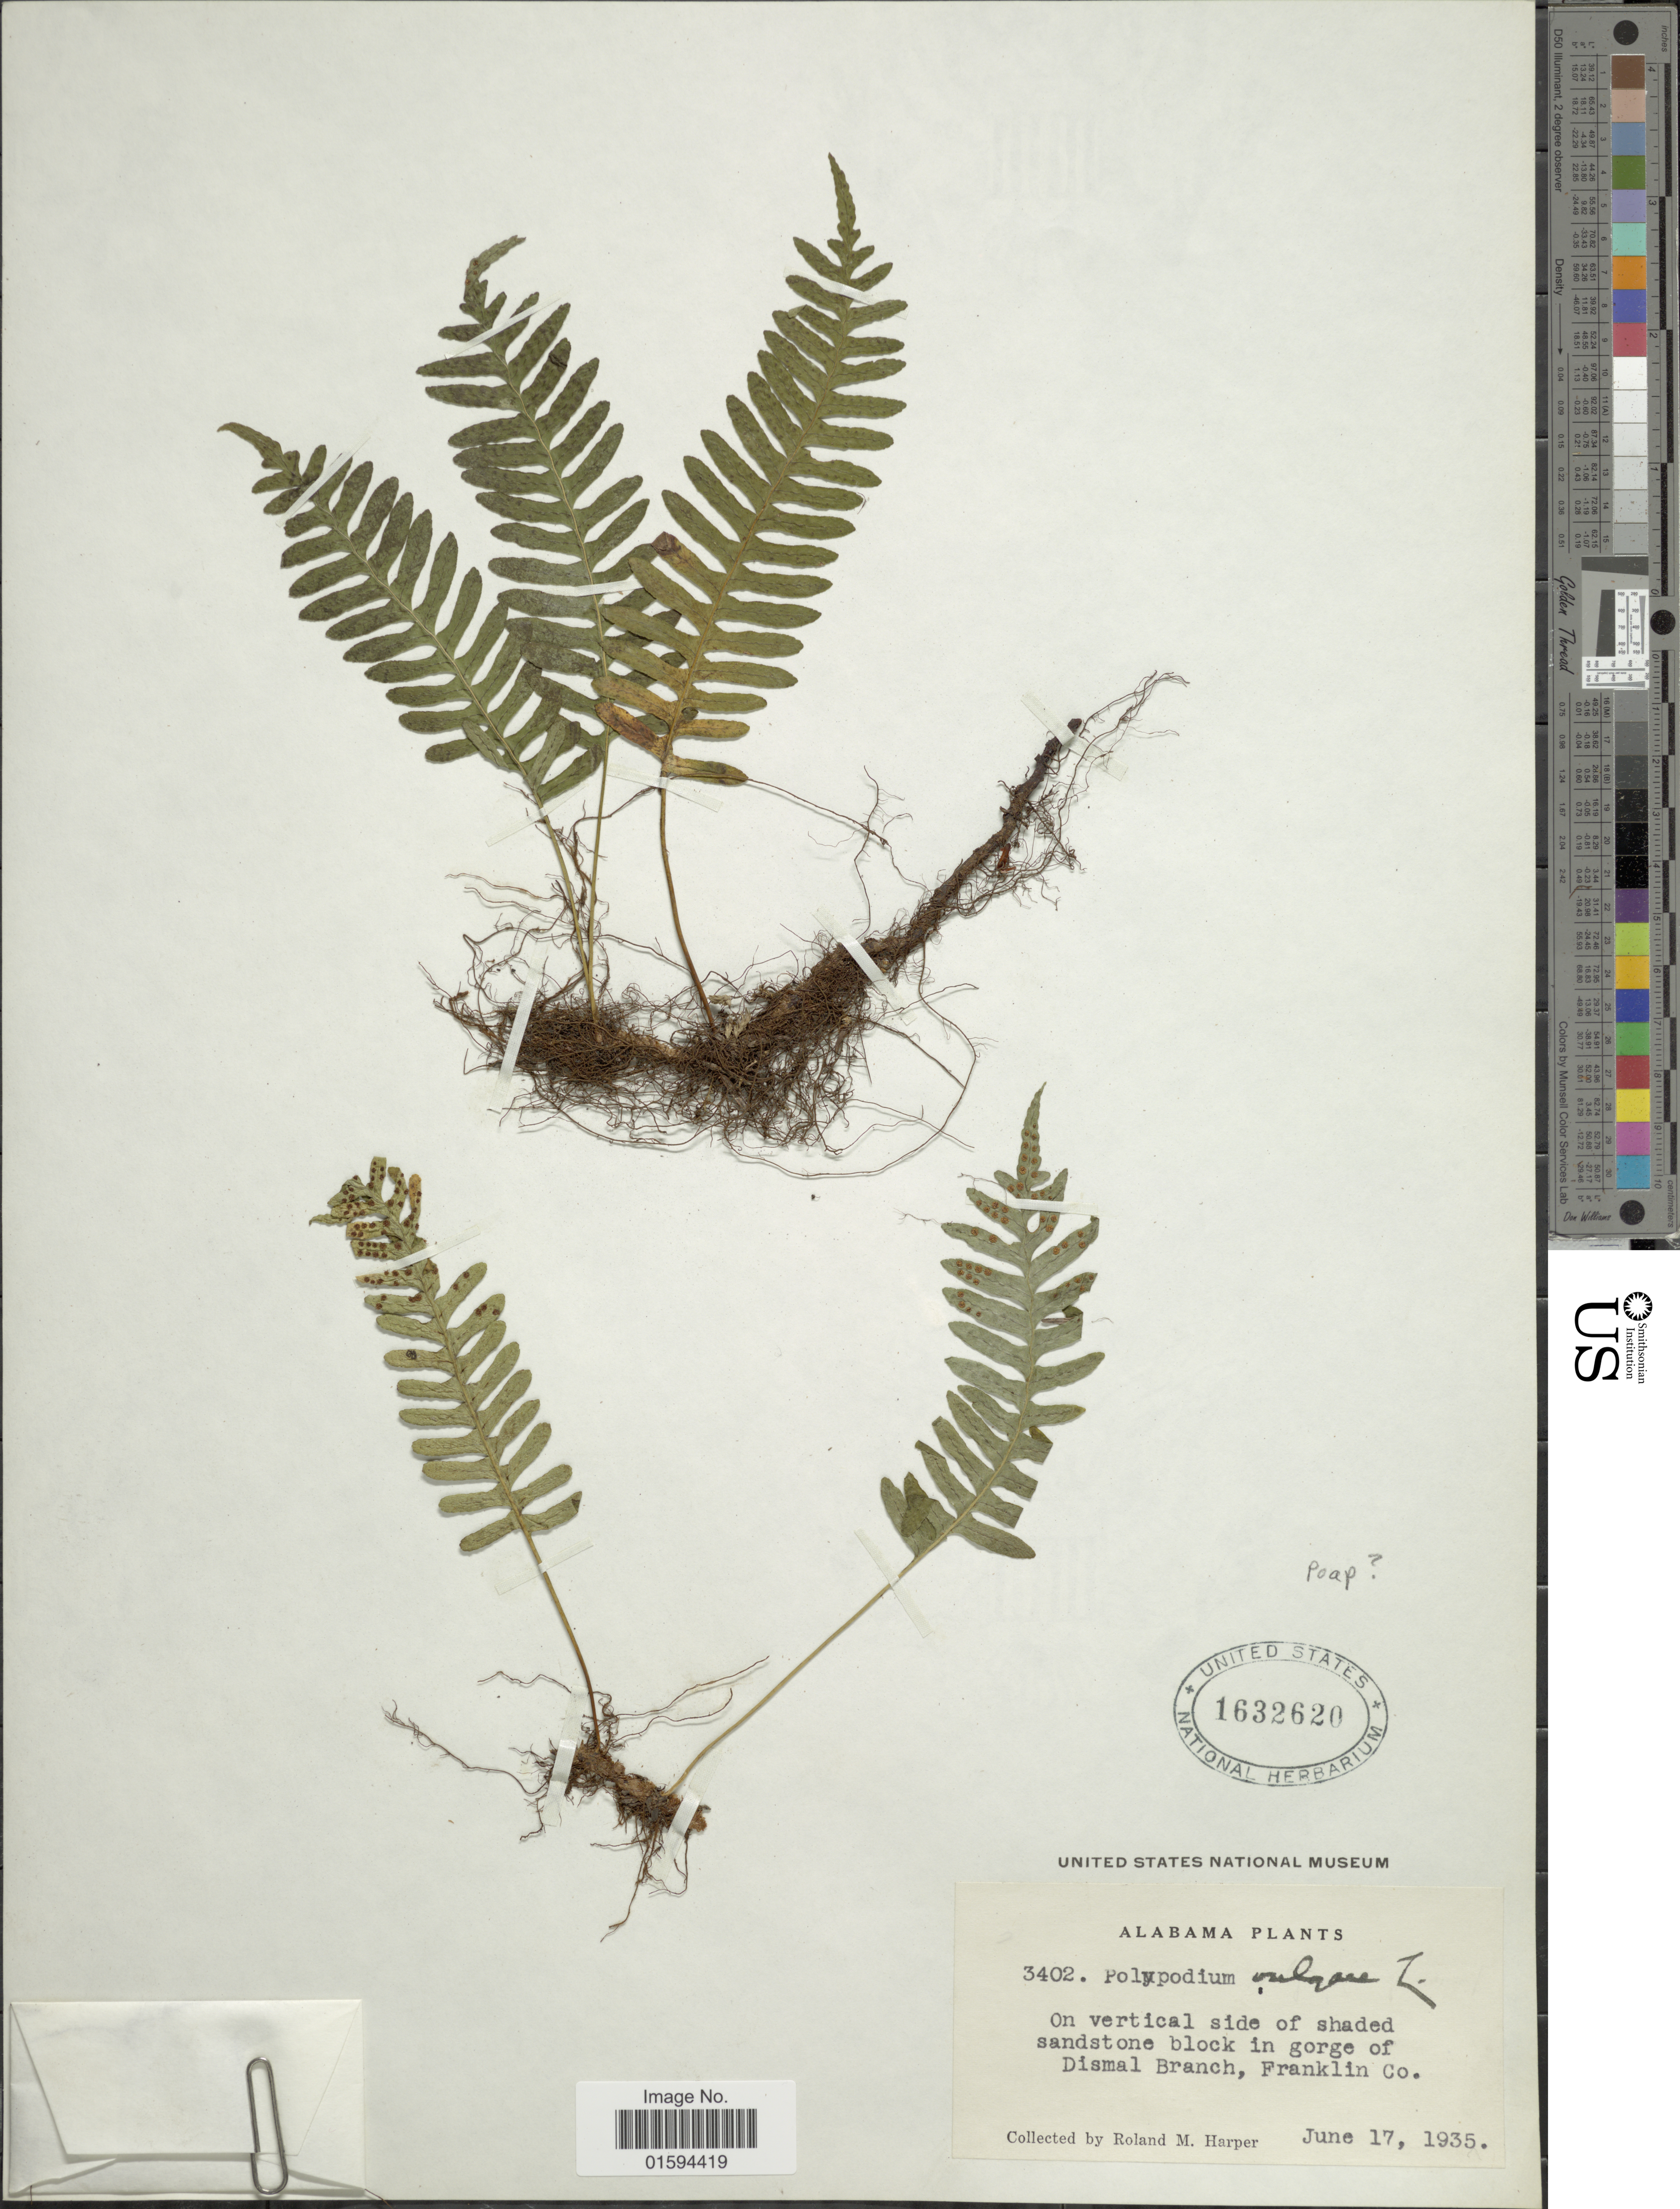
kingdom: Plantae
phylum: Tracheophyta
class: Polypodiopsida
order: Polypodiales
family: Polypodiaceae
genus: Polypodium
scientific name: Polypodium appalachianum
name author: Haufler & Windham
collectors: R. M. Harper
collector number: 3402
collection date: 1935-06-17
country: United States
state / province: Alabama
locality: On vertical side of shaded sandstone block in gorge of Dismal Branch, Franklin Co.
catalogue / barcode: US 1632620